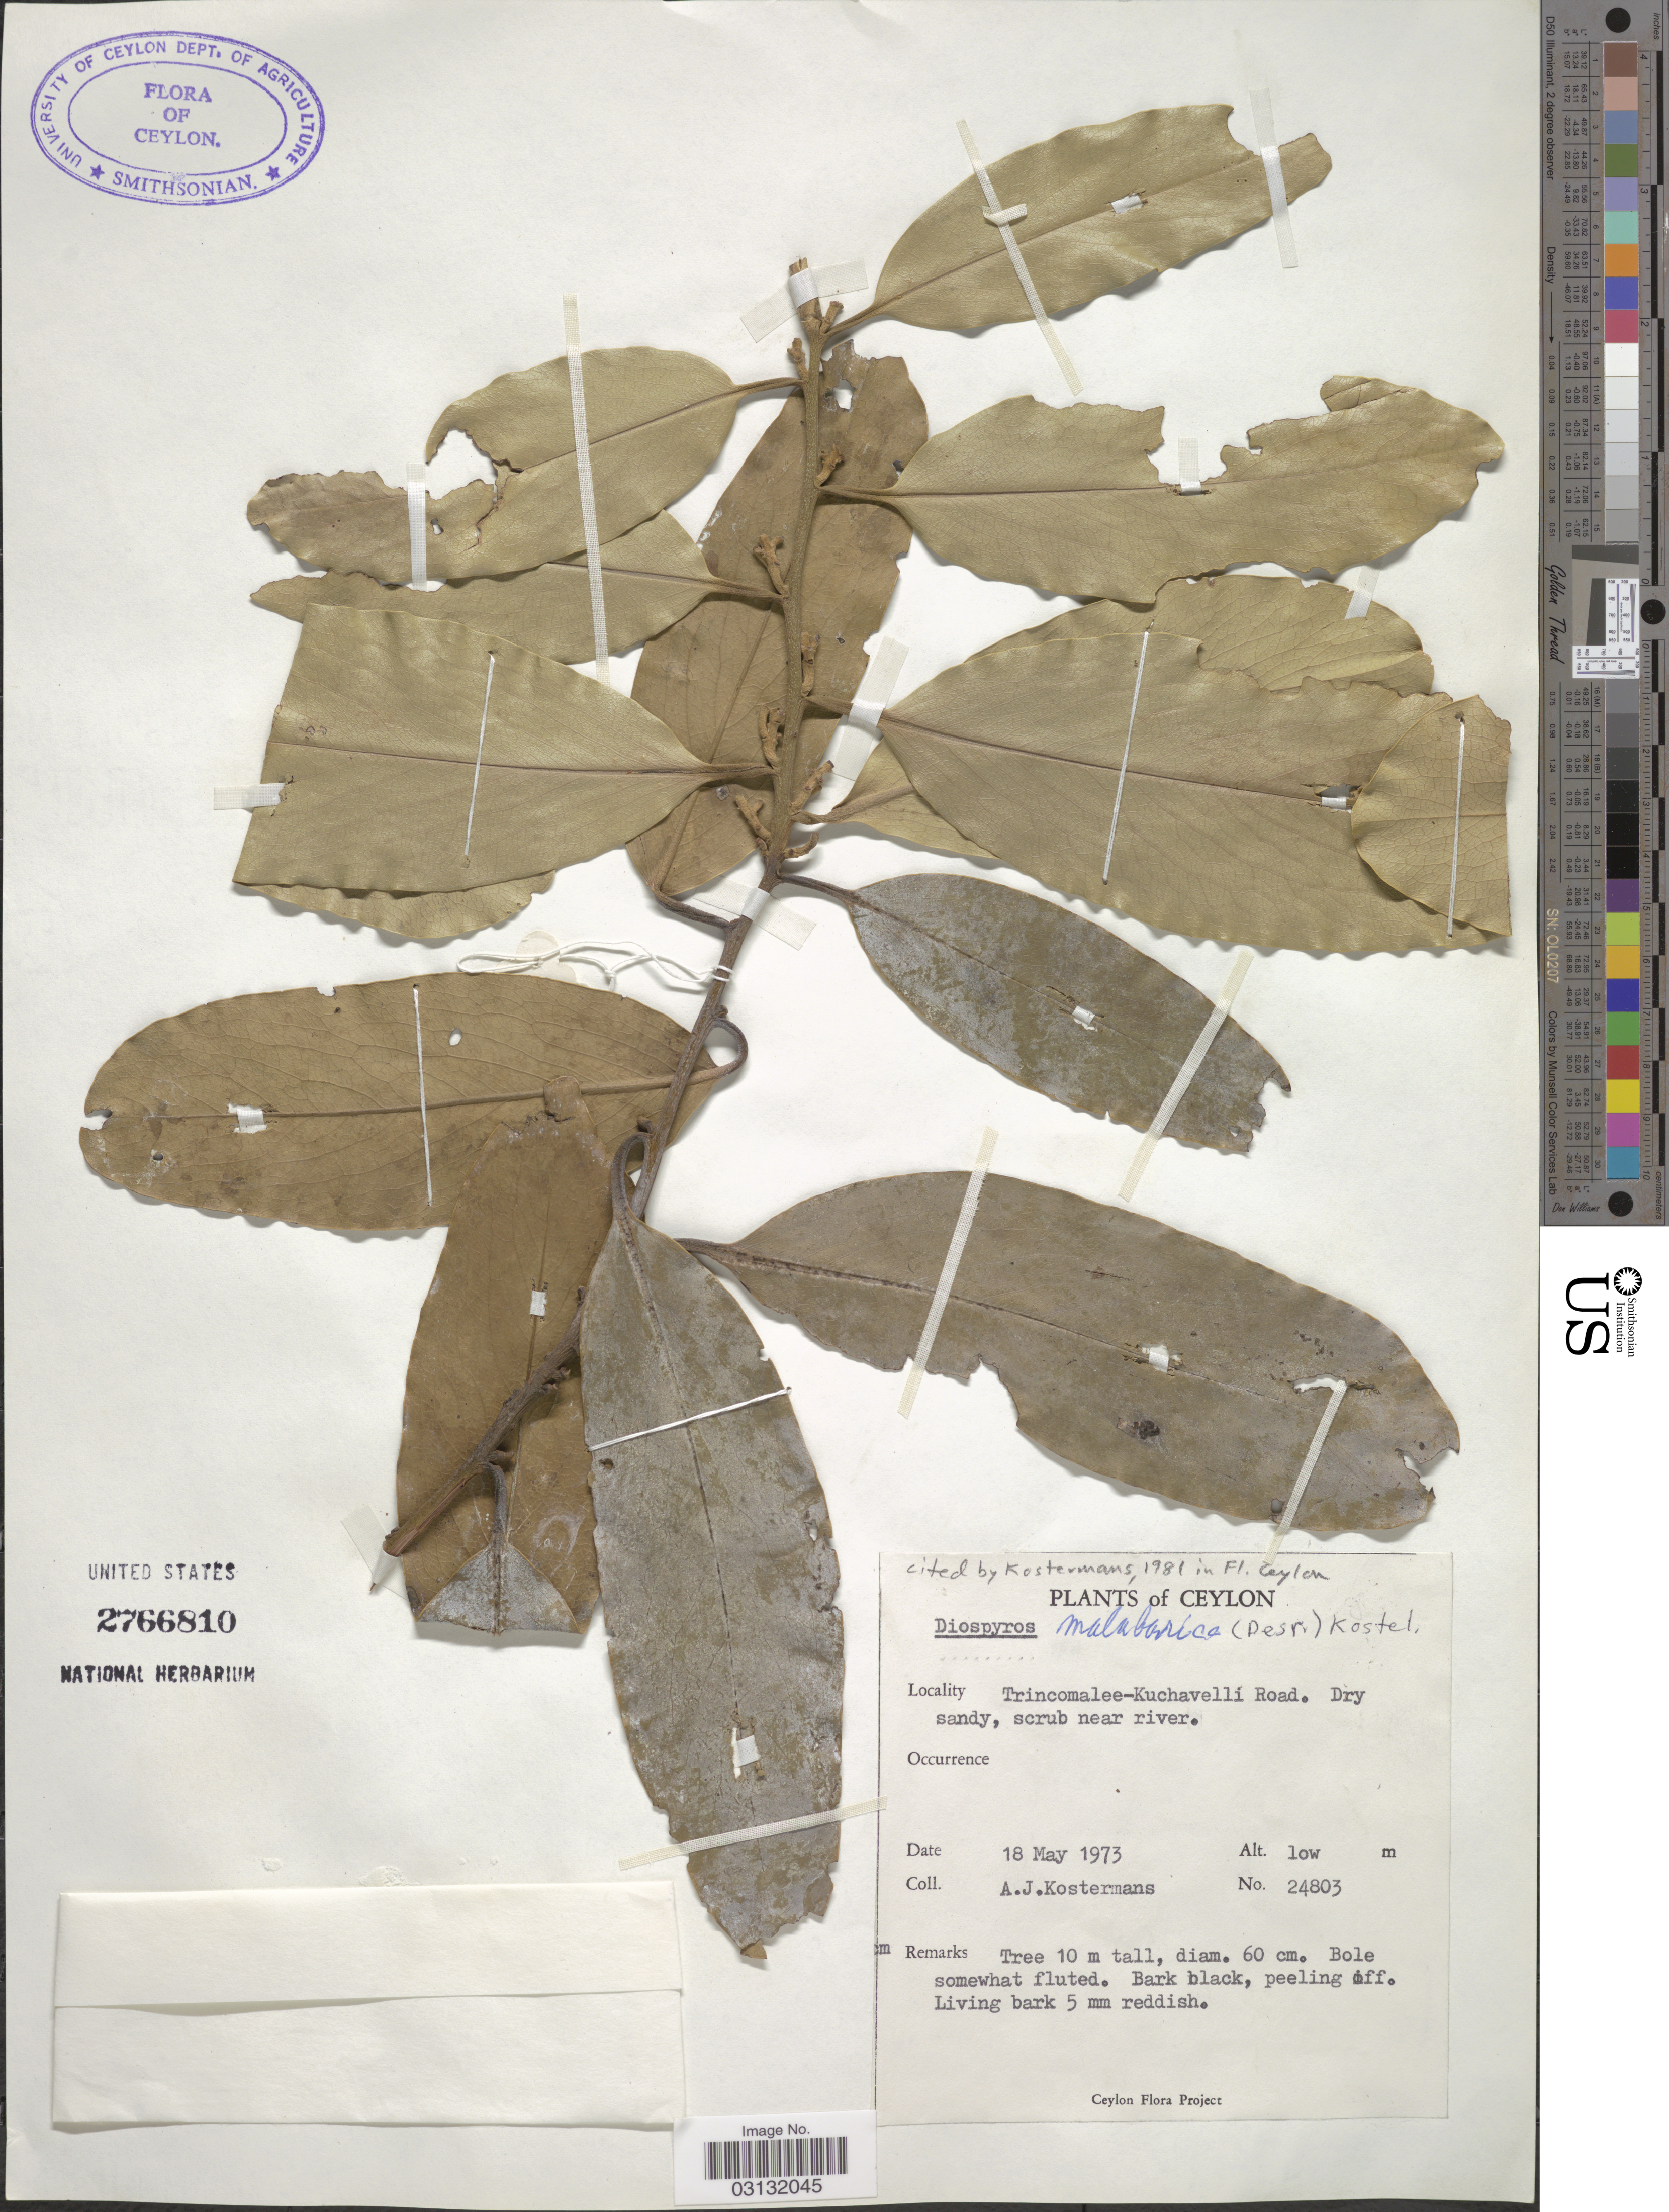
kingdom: Plantae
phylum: Tracheophyta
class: Magnoliopsida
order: Ericales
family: Ebenaceae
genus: Diospyros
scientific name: Diospyros malabarica var. malabarica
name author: (Desr.) Kostel.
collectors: A. J. G. Kostermans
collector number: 24803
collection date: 1973-05-18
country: Sri Lanka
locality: Ceylon, Trincomalee-Kuchavelli Road, scrub near river.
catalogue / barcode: US 2766810